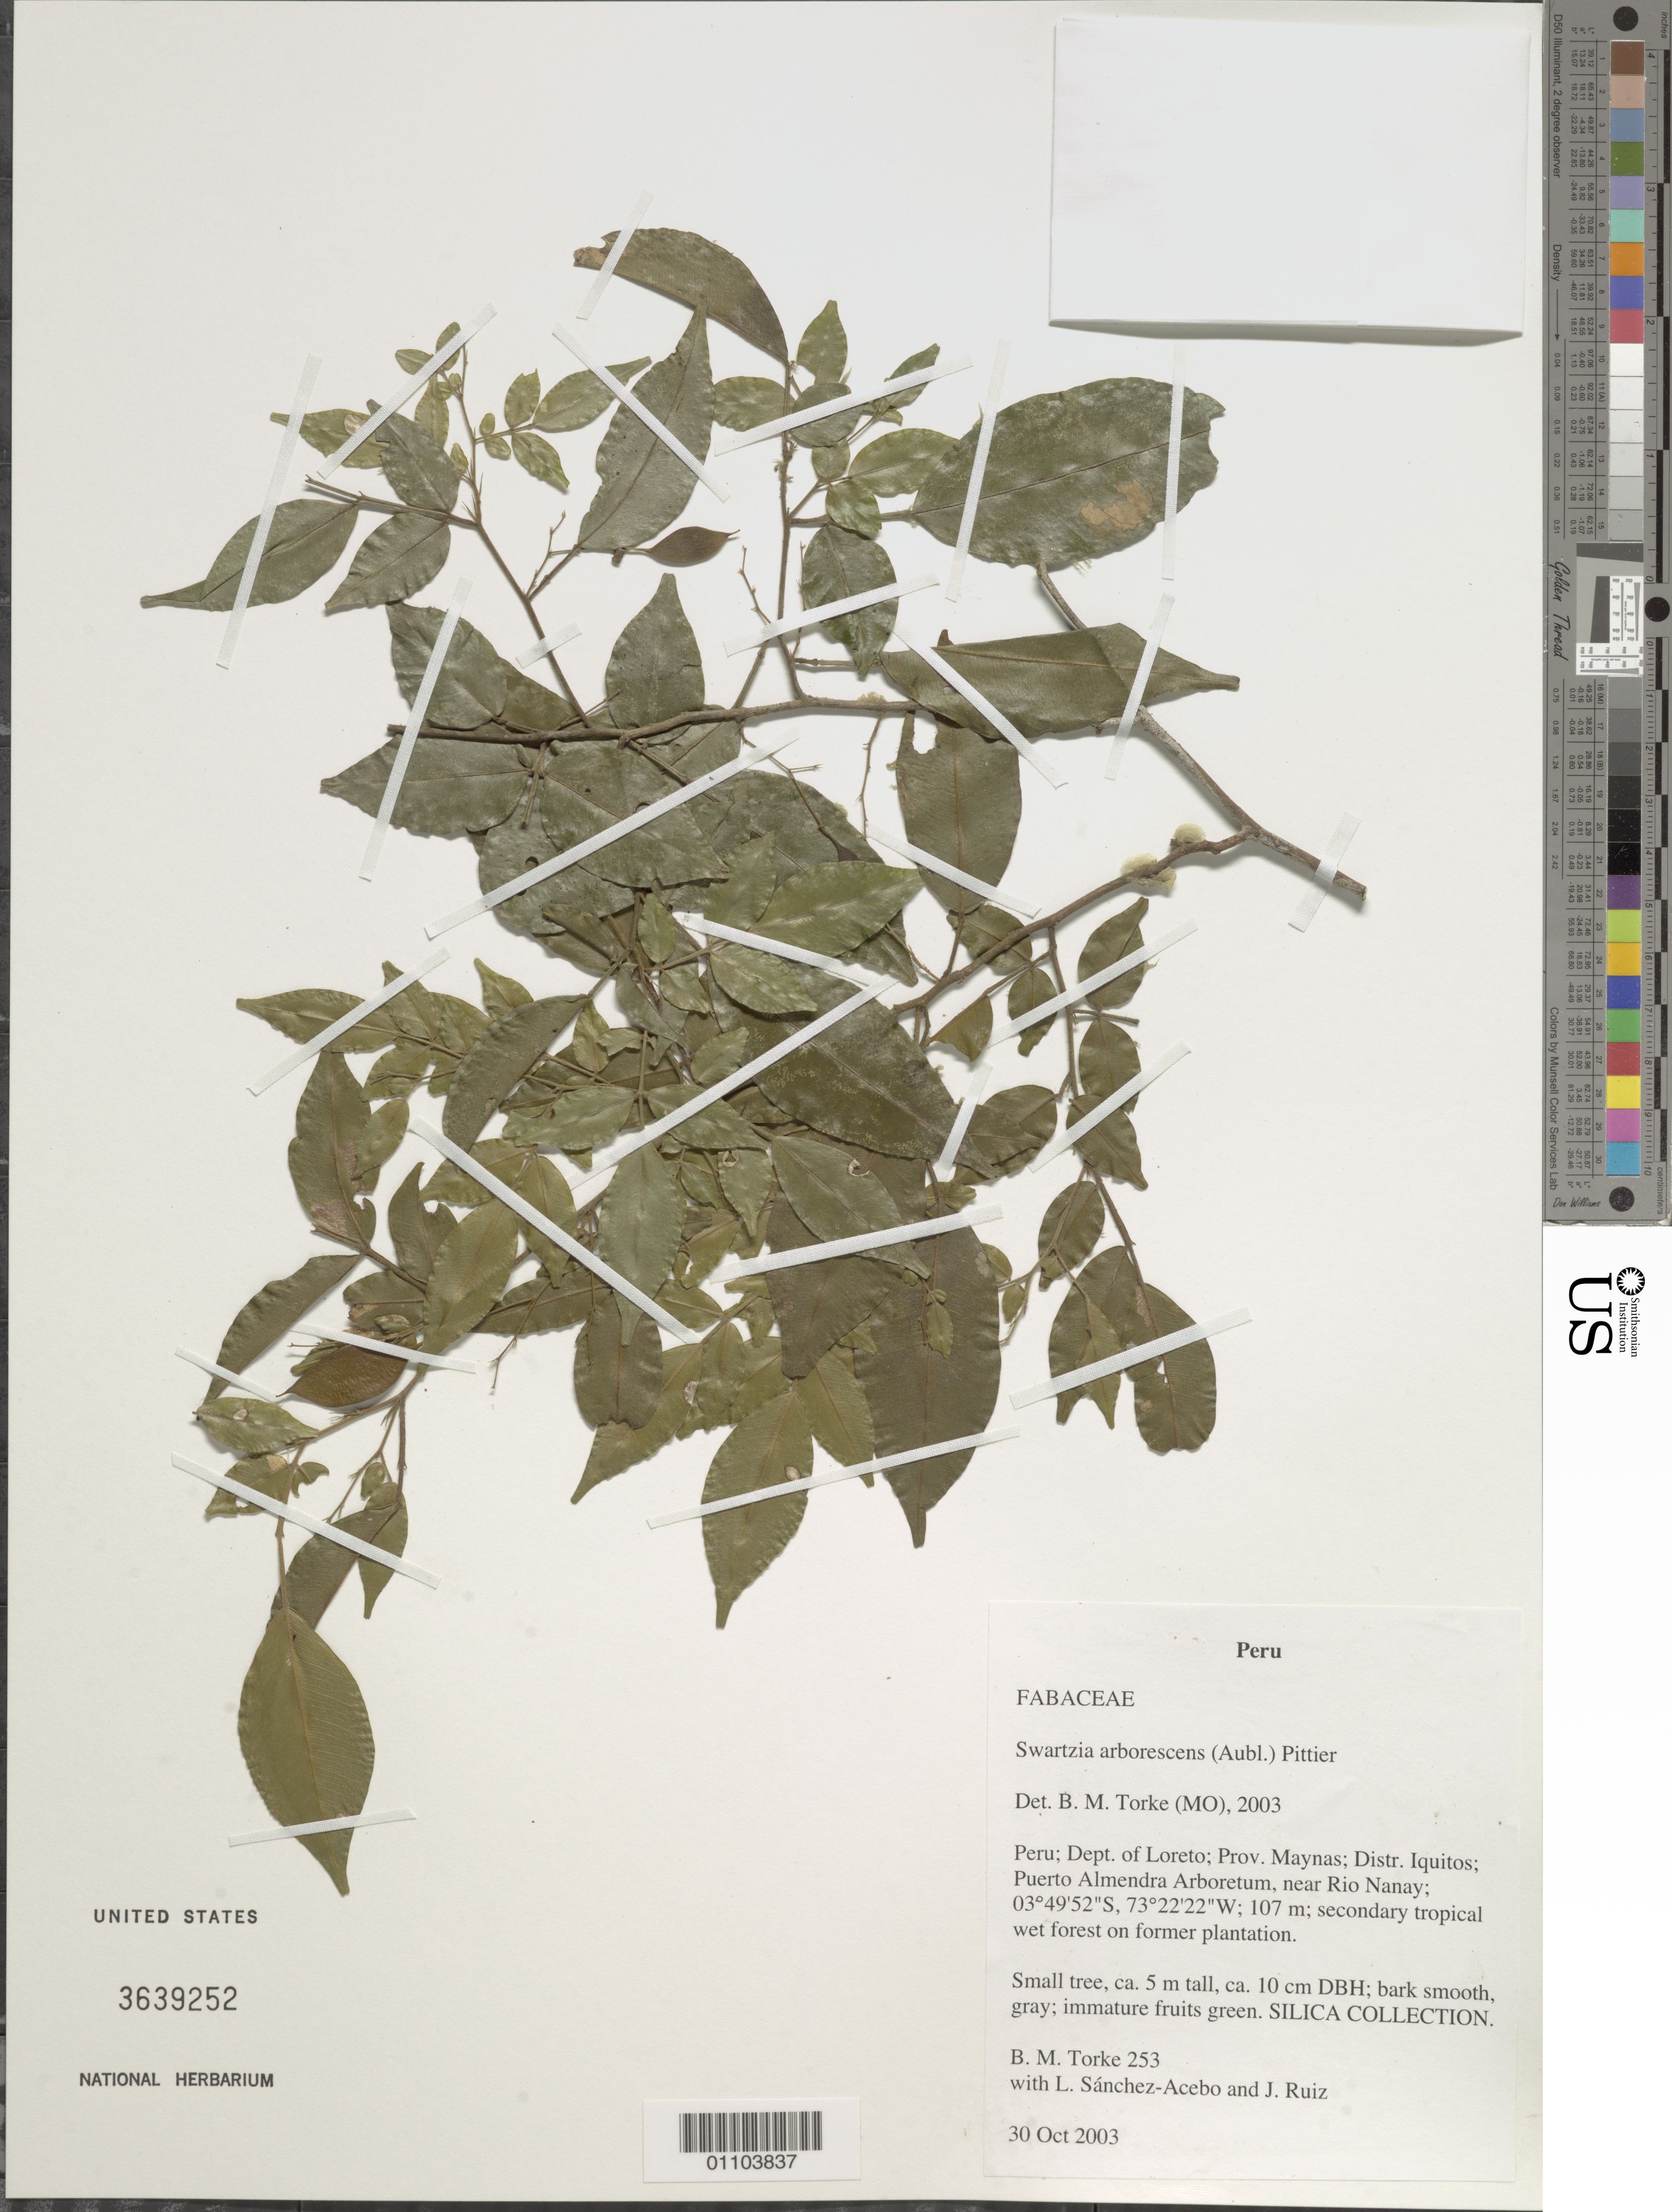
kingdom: Plantae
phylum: Tracheophyta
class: Magnoliopsida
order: Fabales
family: Fabaceae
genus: Swartzia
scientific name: Swartzia arborescens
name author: (Aubl.) Pittier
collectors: B. M. Torke, L. Sanchez-Acebo & J. Ruiz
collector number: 253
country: Peru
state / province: Loreto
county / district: Maynas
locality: Iquitos, Puerto Almendra Arboretum, neaer Rio Nanay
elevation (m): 107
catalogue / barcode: US 3639252